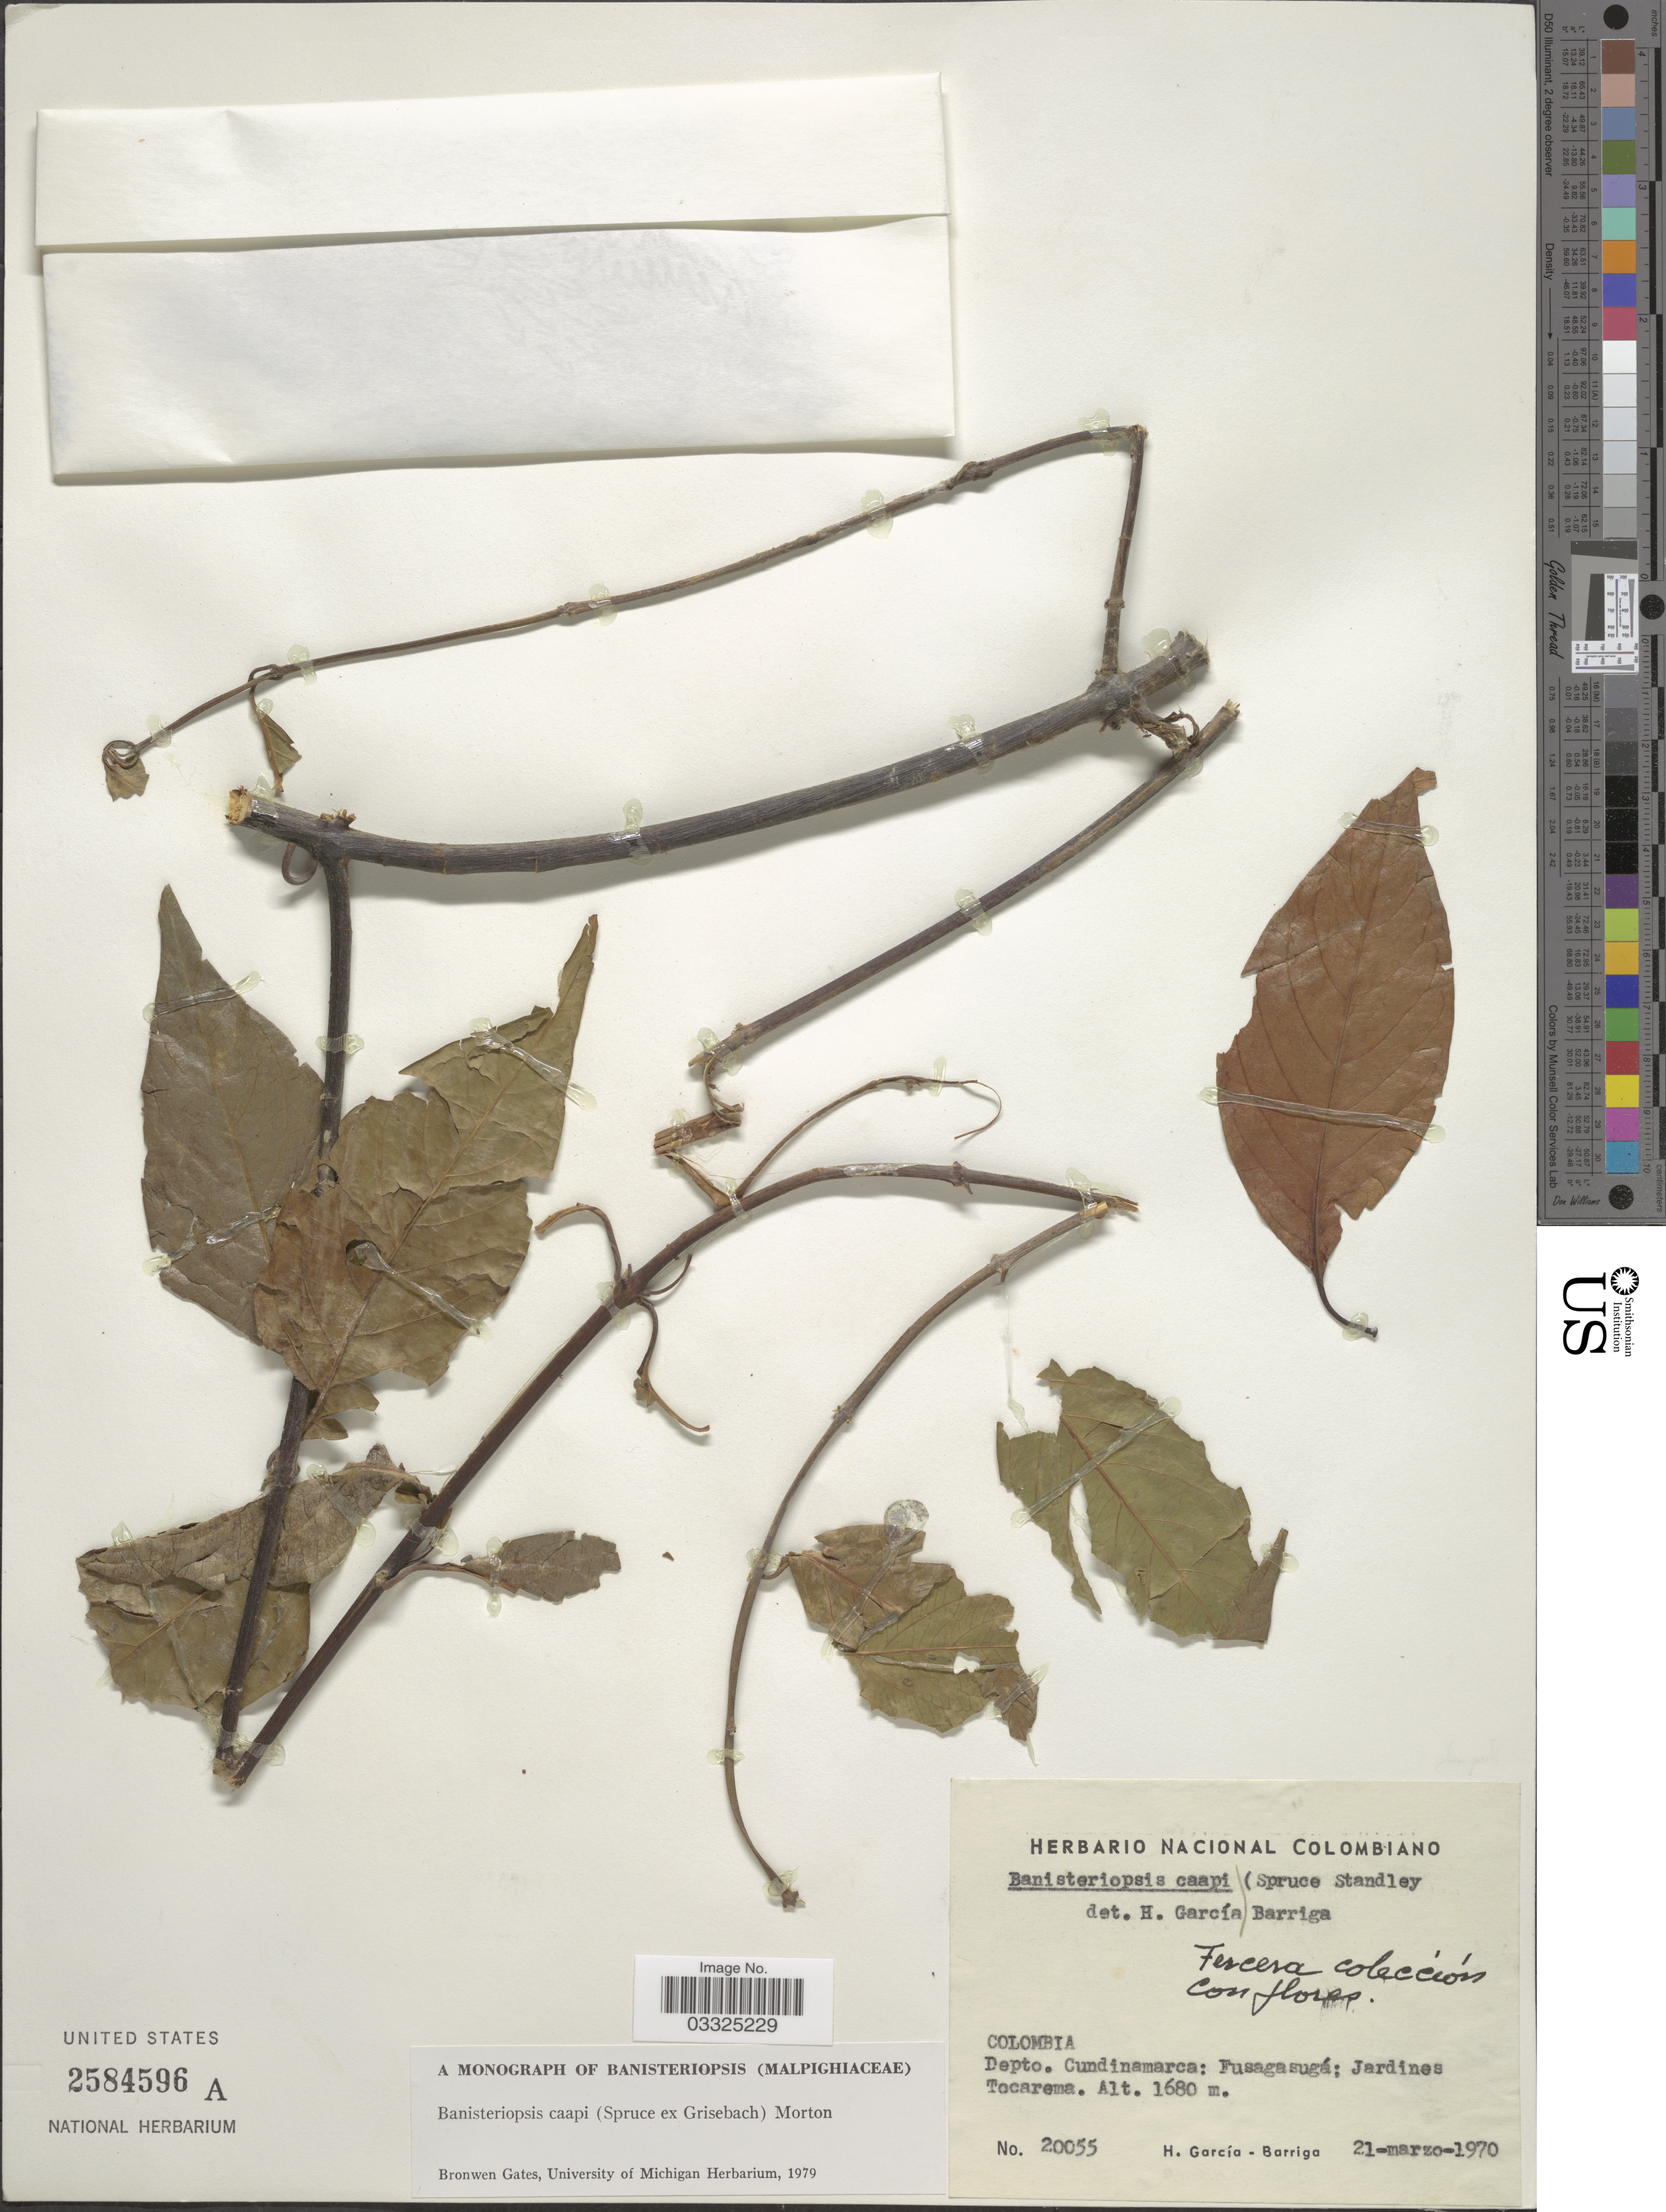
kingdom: Plantae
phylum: Tracheophyta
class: Magnoliopsida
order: Malpighiales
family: Malpighiaceae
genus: Banisteriopsis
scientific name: Banisteriopsis caapi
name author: (Spruce ex Griseb.) C.V. Morton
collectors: H. García Barriga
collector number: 20055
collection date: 1970-03-21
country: Colombia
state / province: Cundinamarca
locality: Depto. Cundinamarca: Fusagasugá: Jardines Tocarema.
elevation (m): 1680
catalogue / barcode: US 2584596A